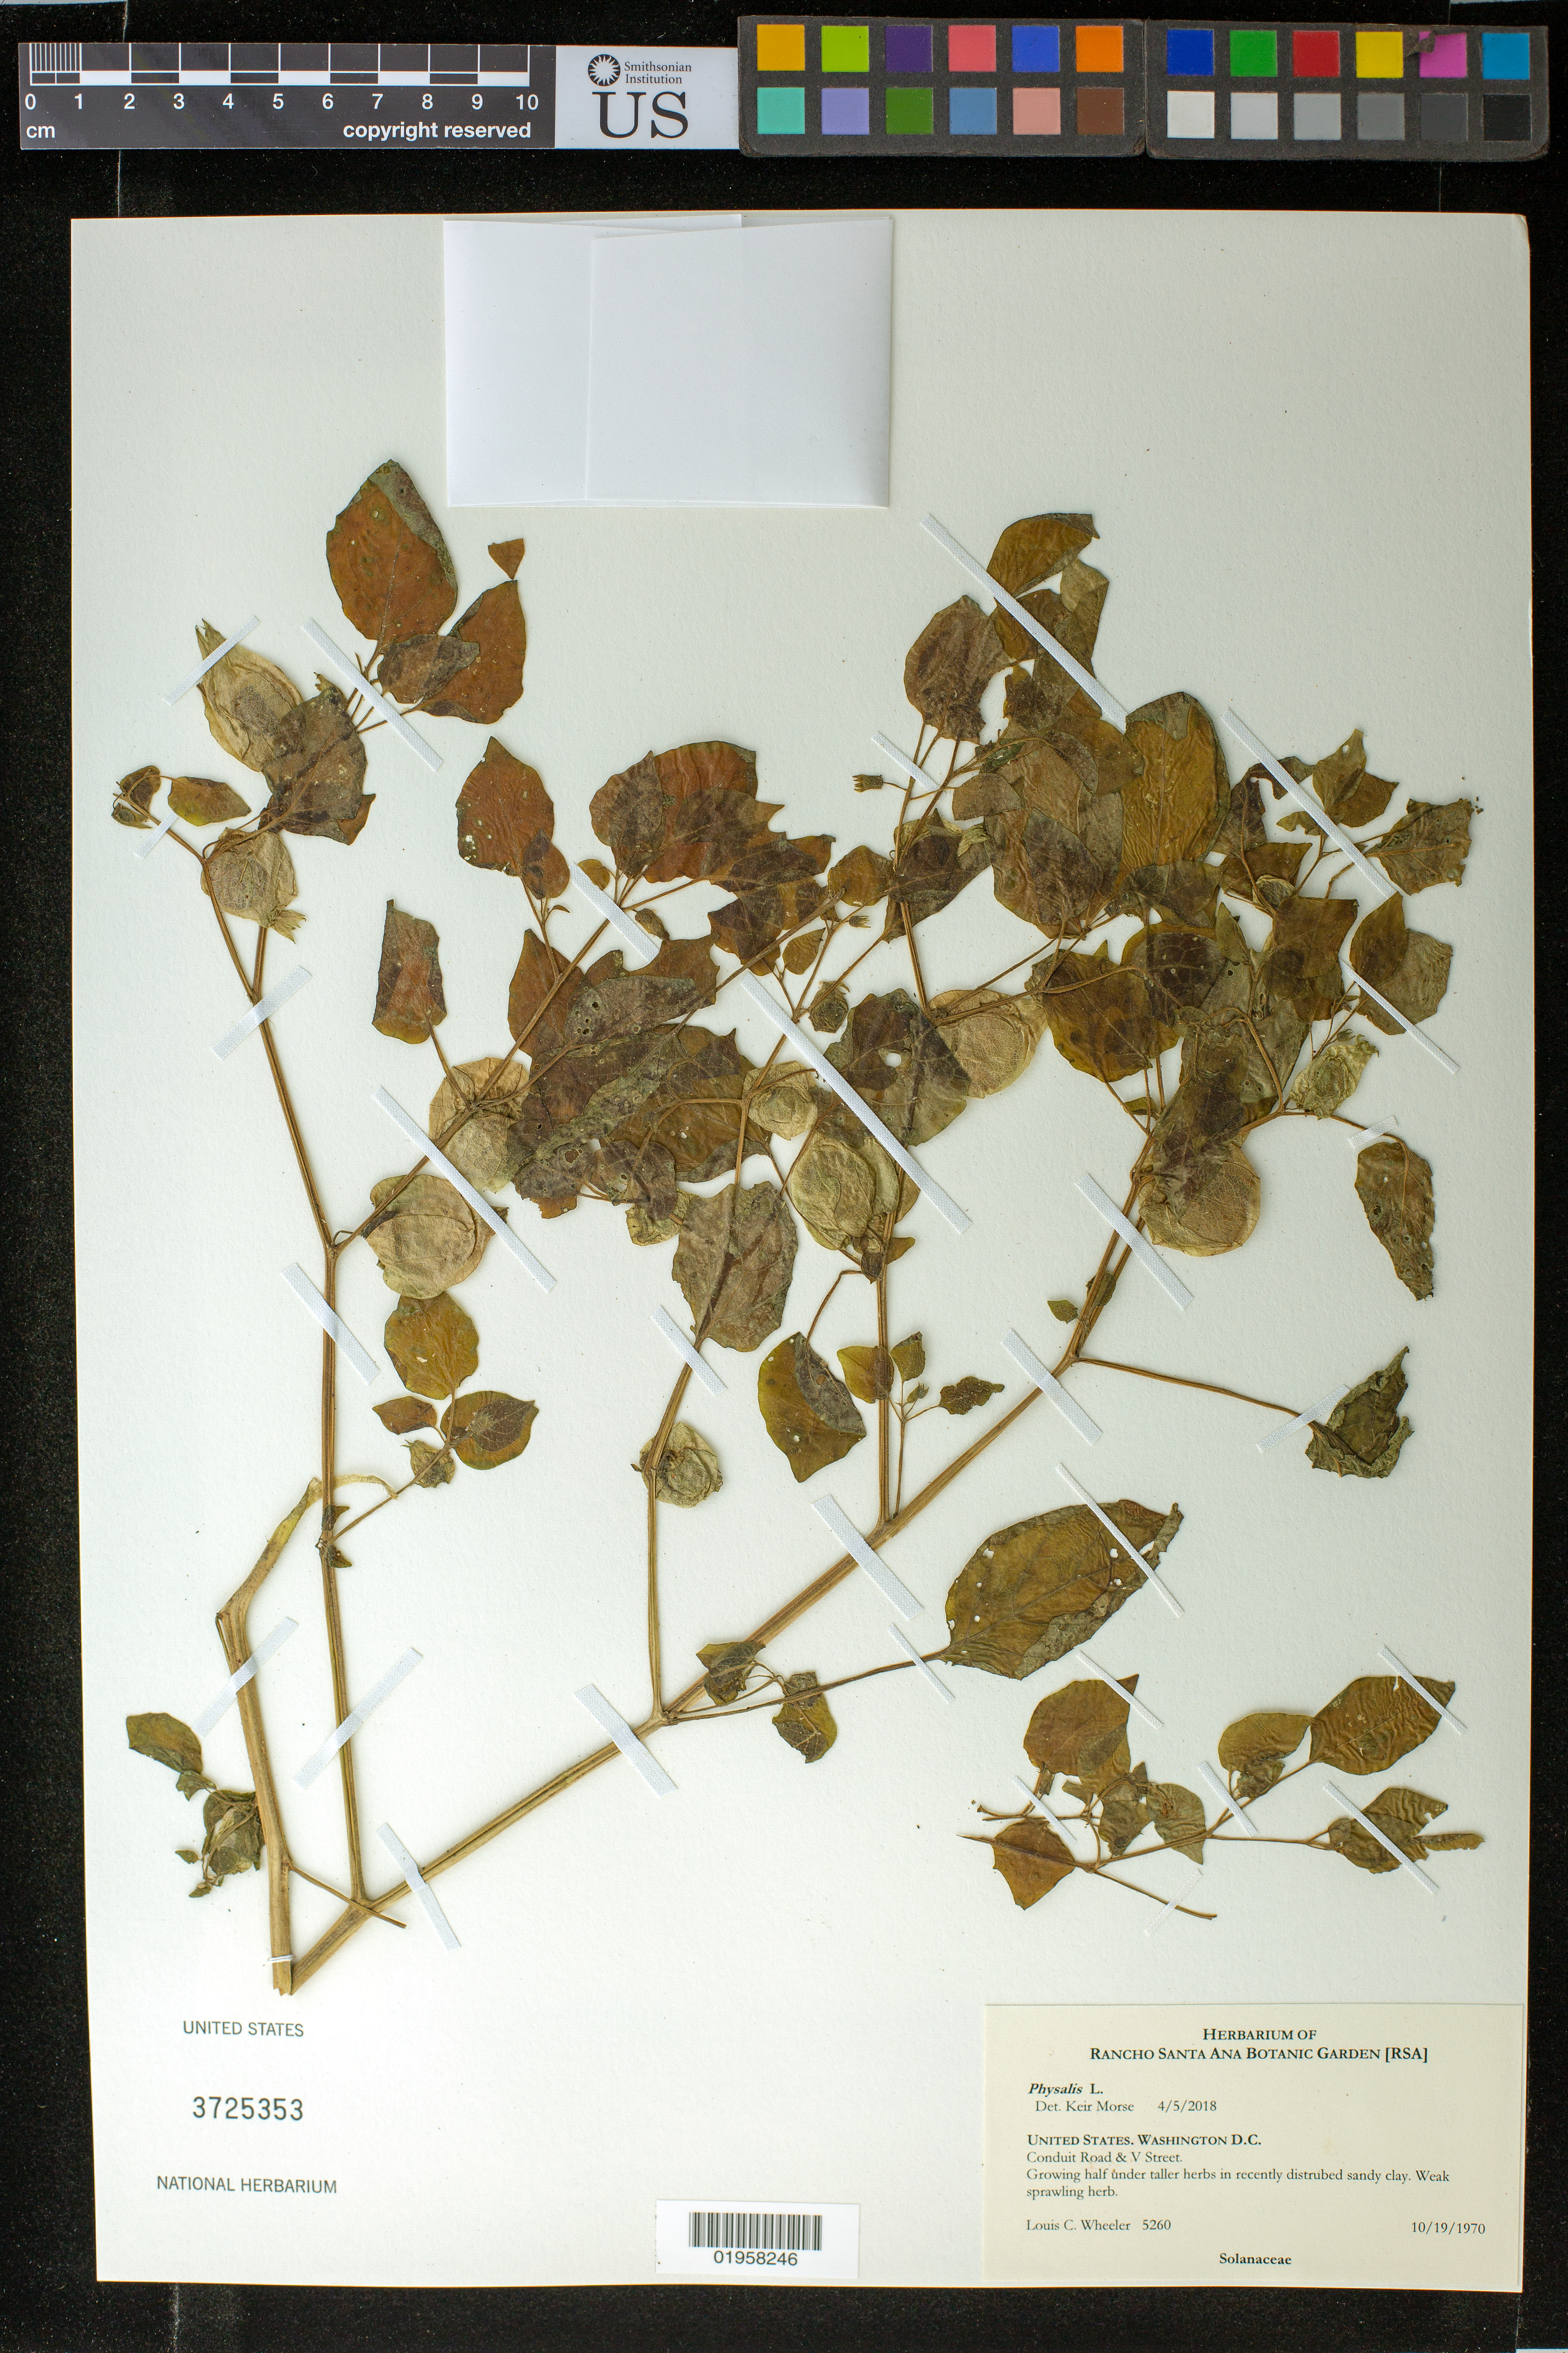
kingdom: Plantae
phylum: Tracheophyta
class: Magnoliopsida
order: Solanales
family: Solanaceae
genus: Physalis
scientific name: Physalis sp.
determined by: Morse, K.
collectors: L. C. Wheeler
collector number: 5260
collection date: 1970-10-19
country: United States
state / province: District of Columbia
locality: Conduit Road & V Street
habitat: Growing half under taller herbs in recently disturbed sandy clay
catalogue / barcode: US 3725353